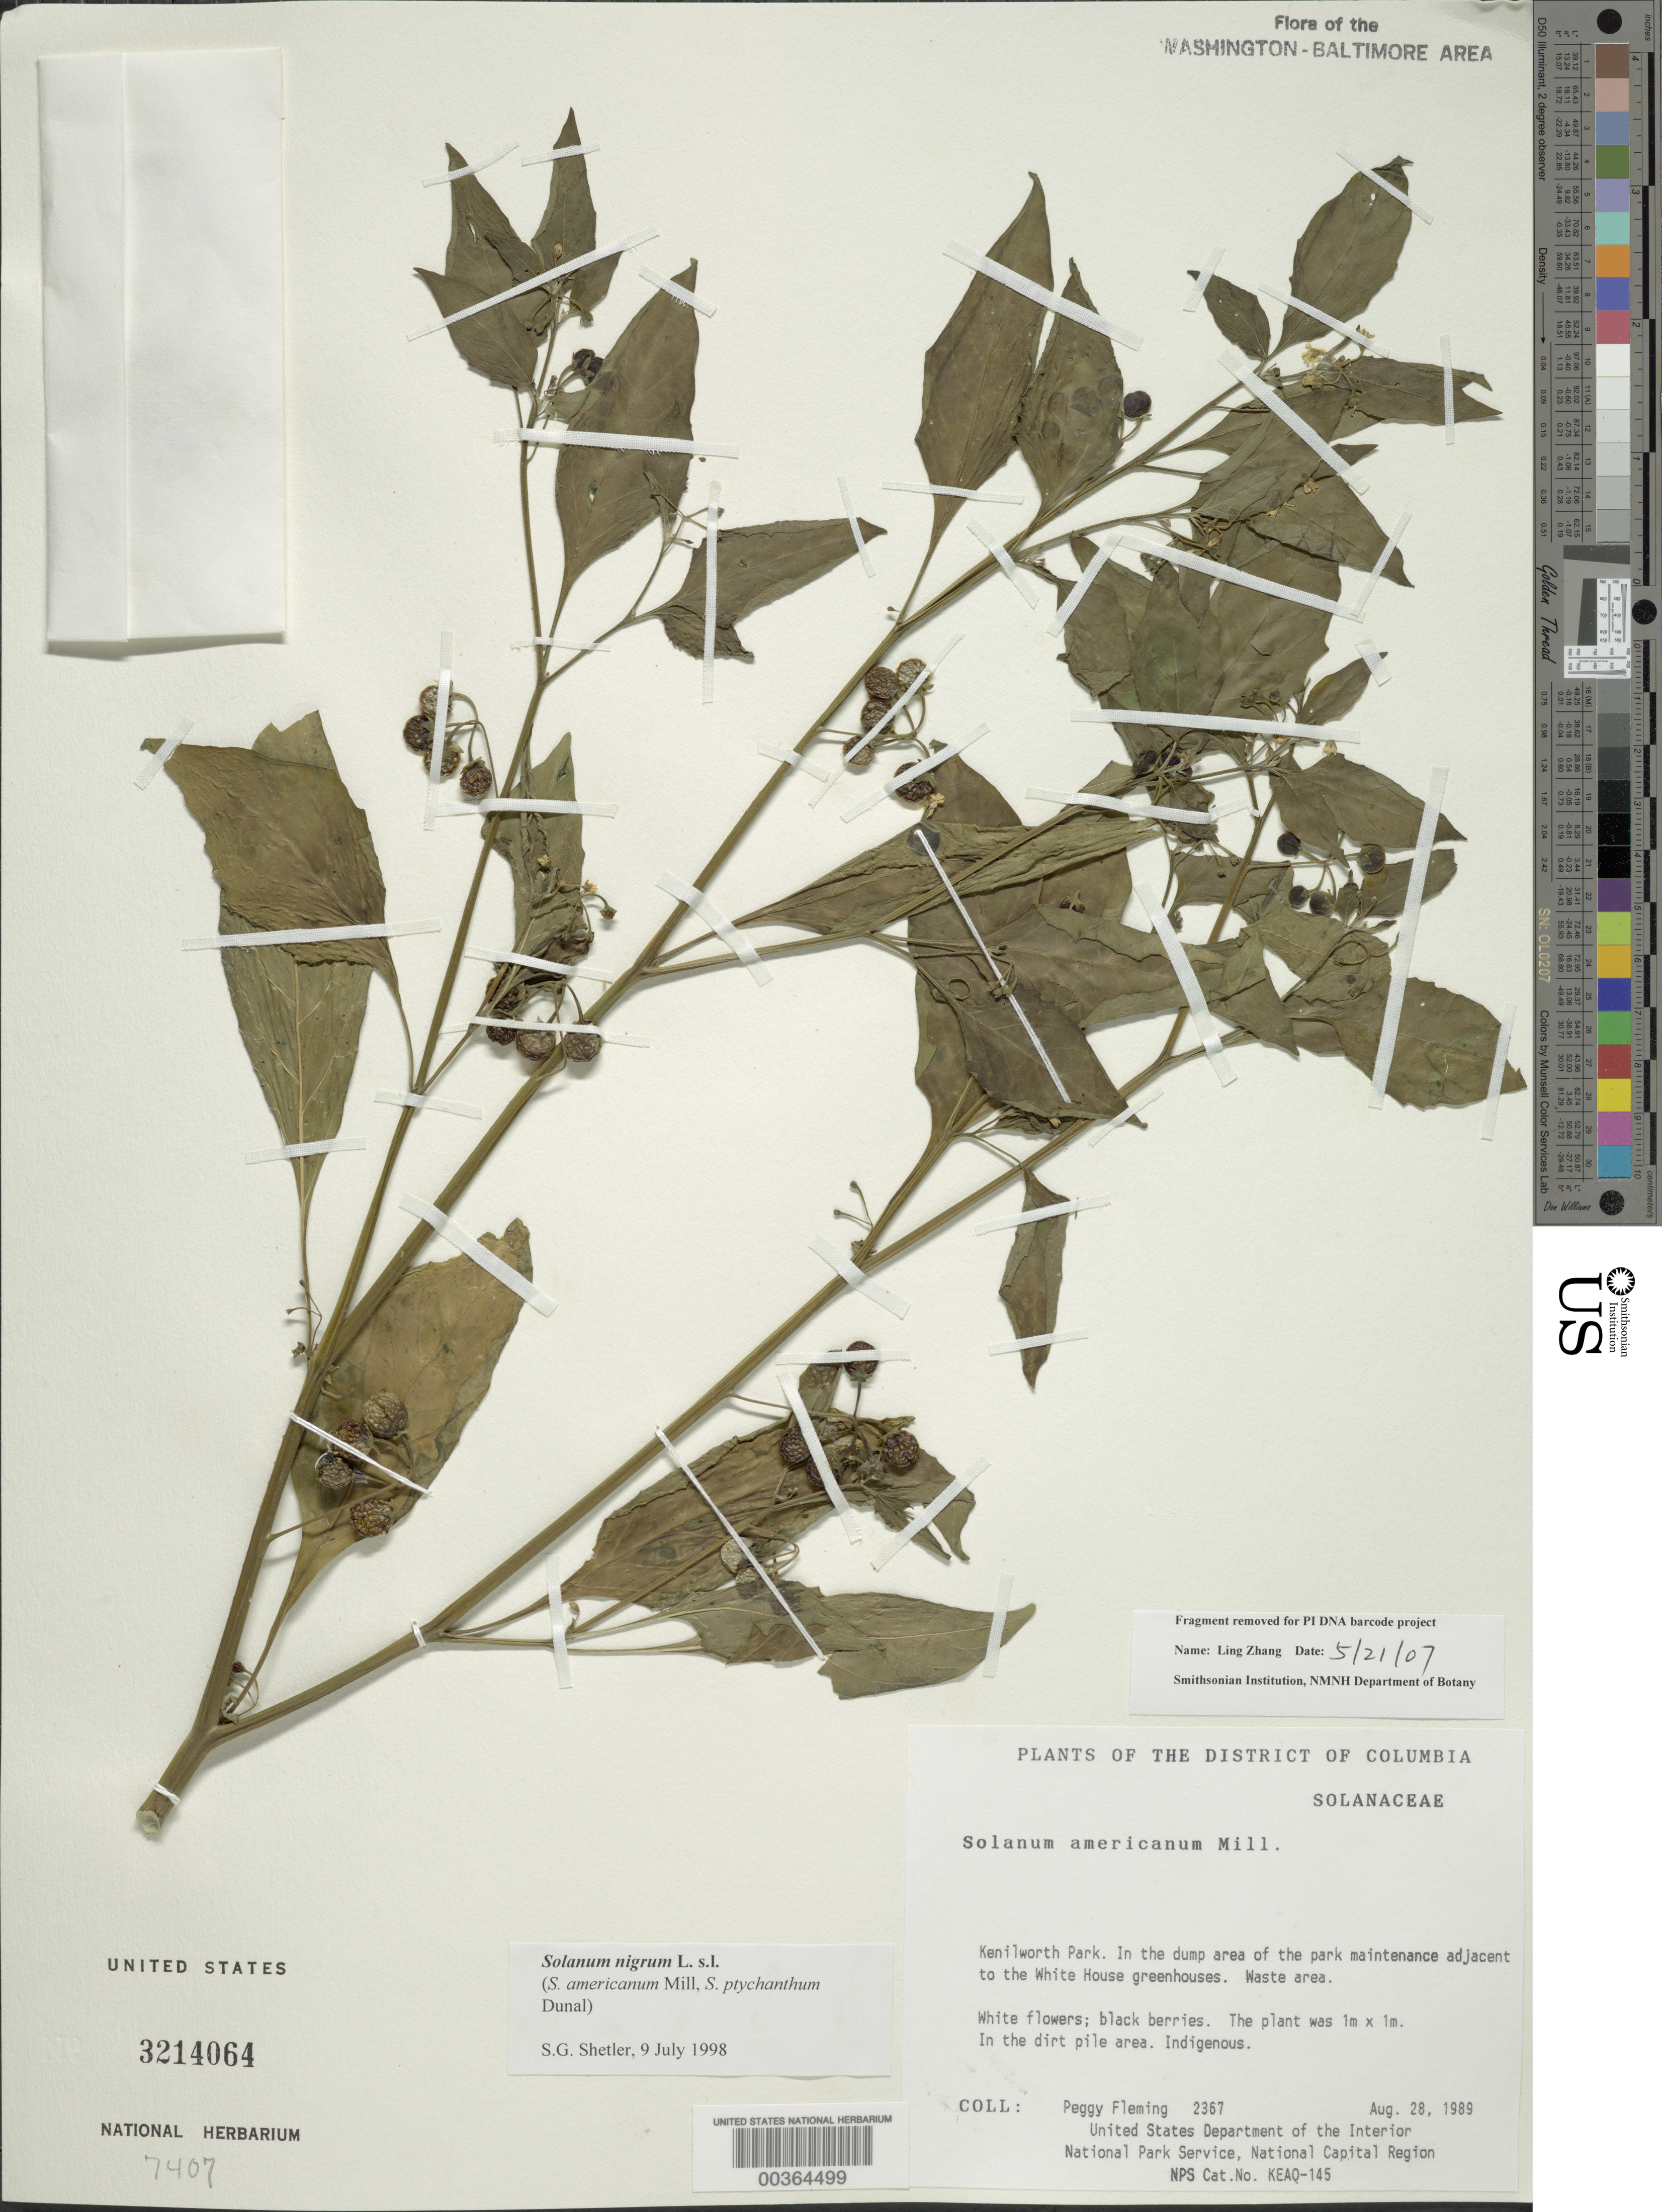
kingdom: Plantae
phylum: Tracheophyta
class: Magnoliopsida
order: Solanales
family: Solanaceae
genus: Solanum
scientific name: Solanum emulans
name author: Raf.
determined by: Knapp, S. D.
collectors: P. Fleming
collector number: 2367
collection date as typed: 28 Aug 1989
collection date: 1989-08-28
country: United States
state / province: District of Columbia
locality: Kenilworth Park, adjacent to White House Greenhouses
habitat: Waste area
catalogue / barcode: US 3214064